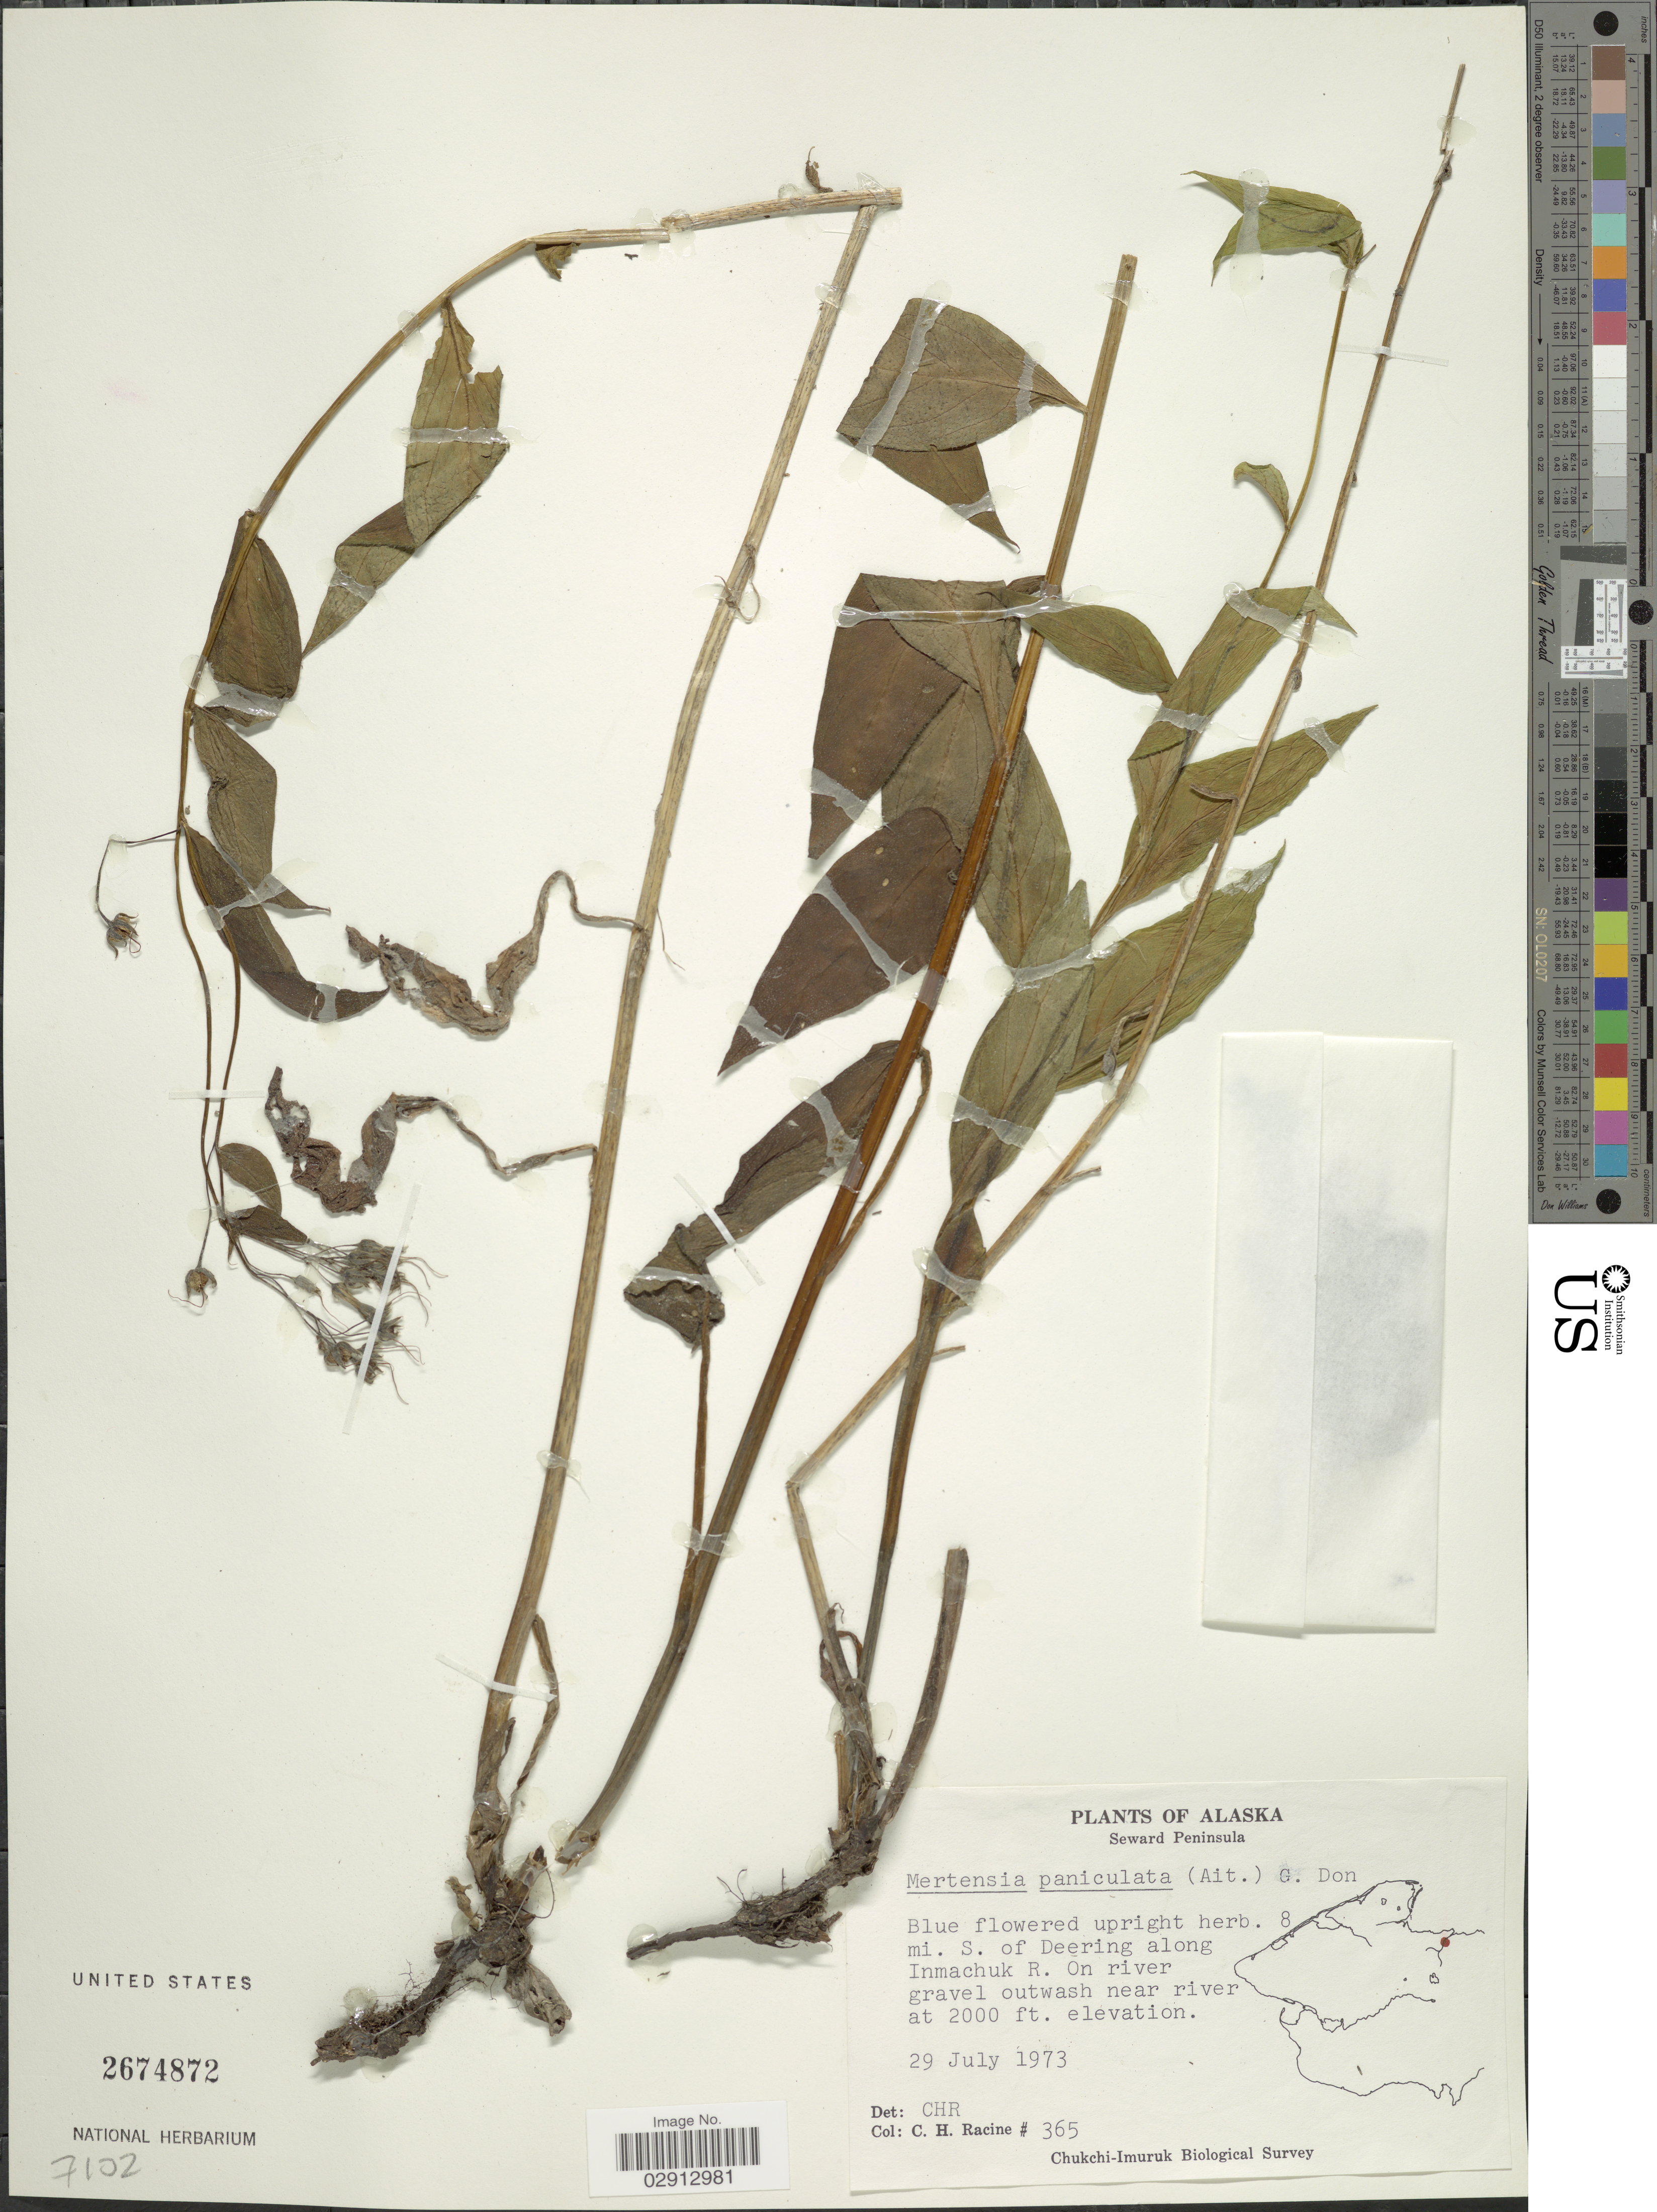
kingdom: Plantae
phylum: Tracheophyta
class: Magnoliopsida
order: Boraginales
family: Boraginaceae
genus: Mertensia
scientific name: Mertensia paniculata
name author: (Aiton) G. Don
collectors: C. Racine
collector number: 365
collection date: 1973-07-29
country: United States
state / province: Alaska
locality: Seward Peninsula. 8 mi. S. of Deering along Inmachuk R. On river gravel outwash near river.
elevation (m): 610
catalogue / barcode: US 2674872